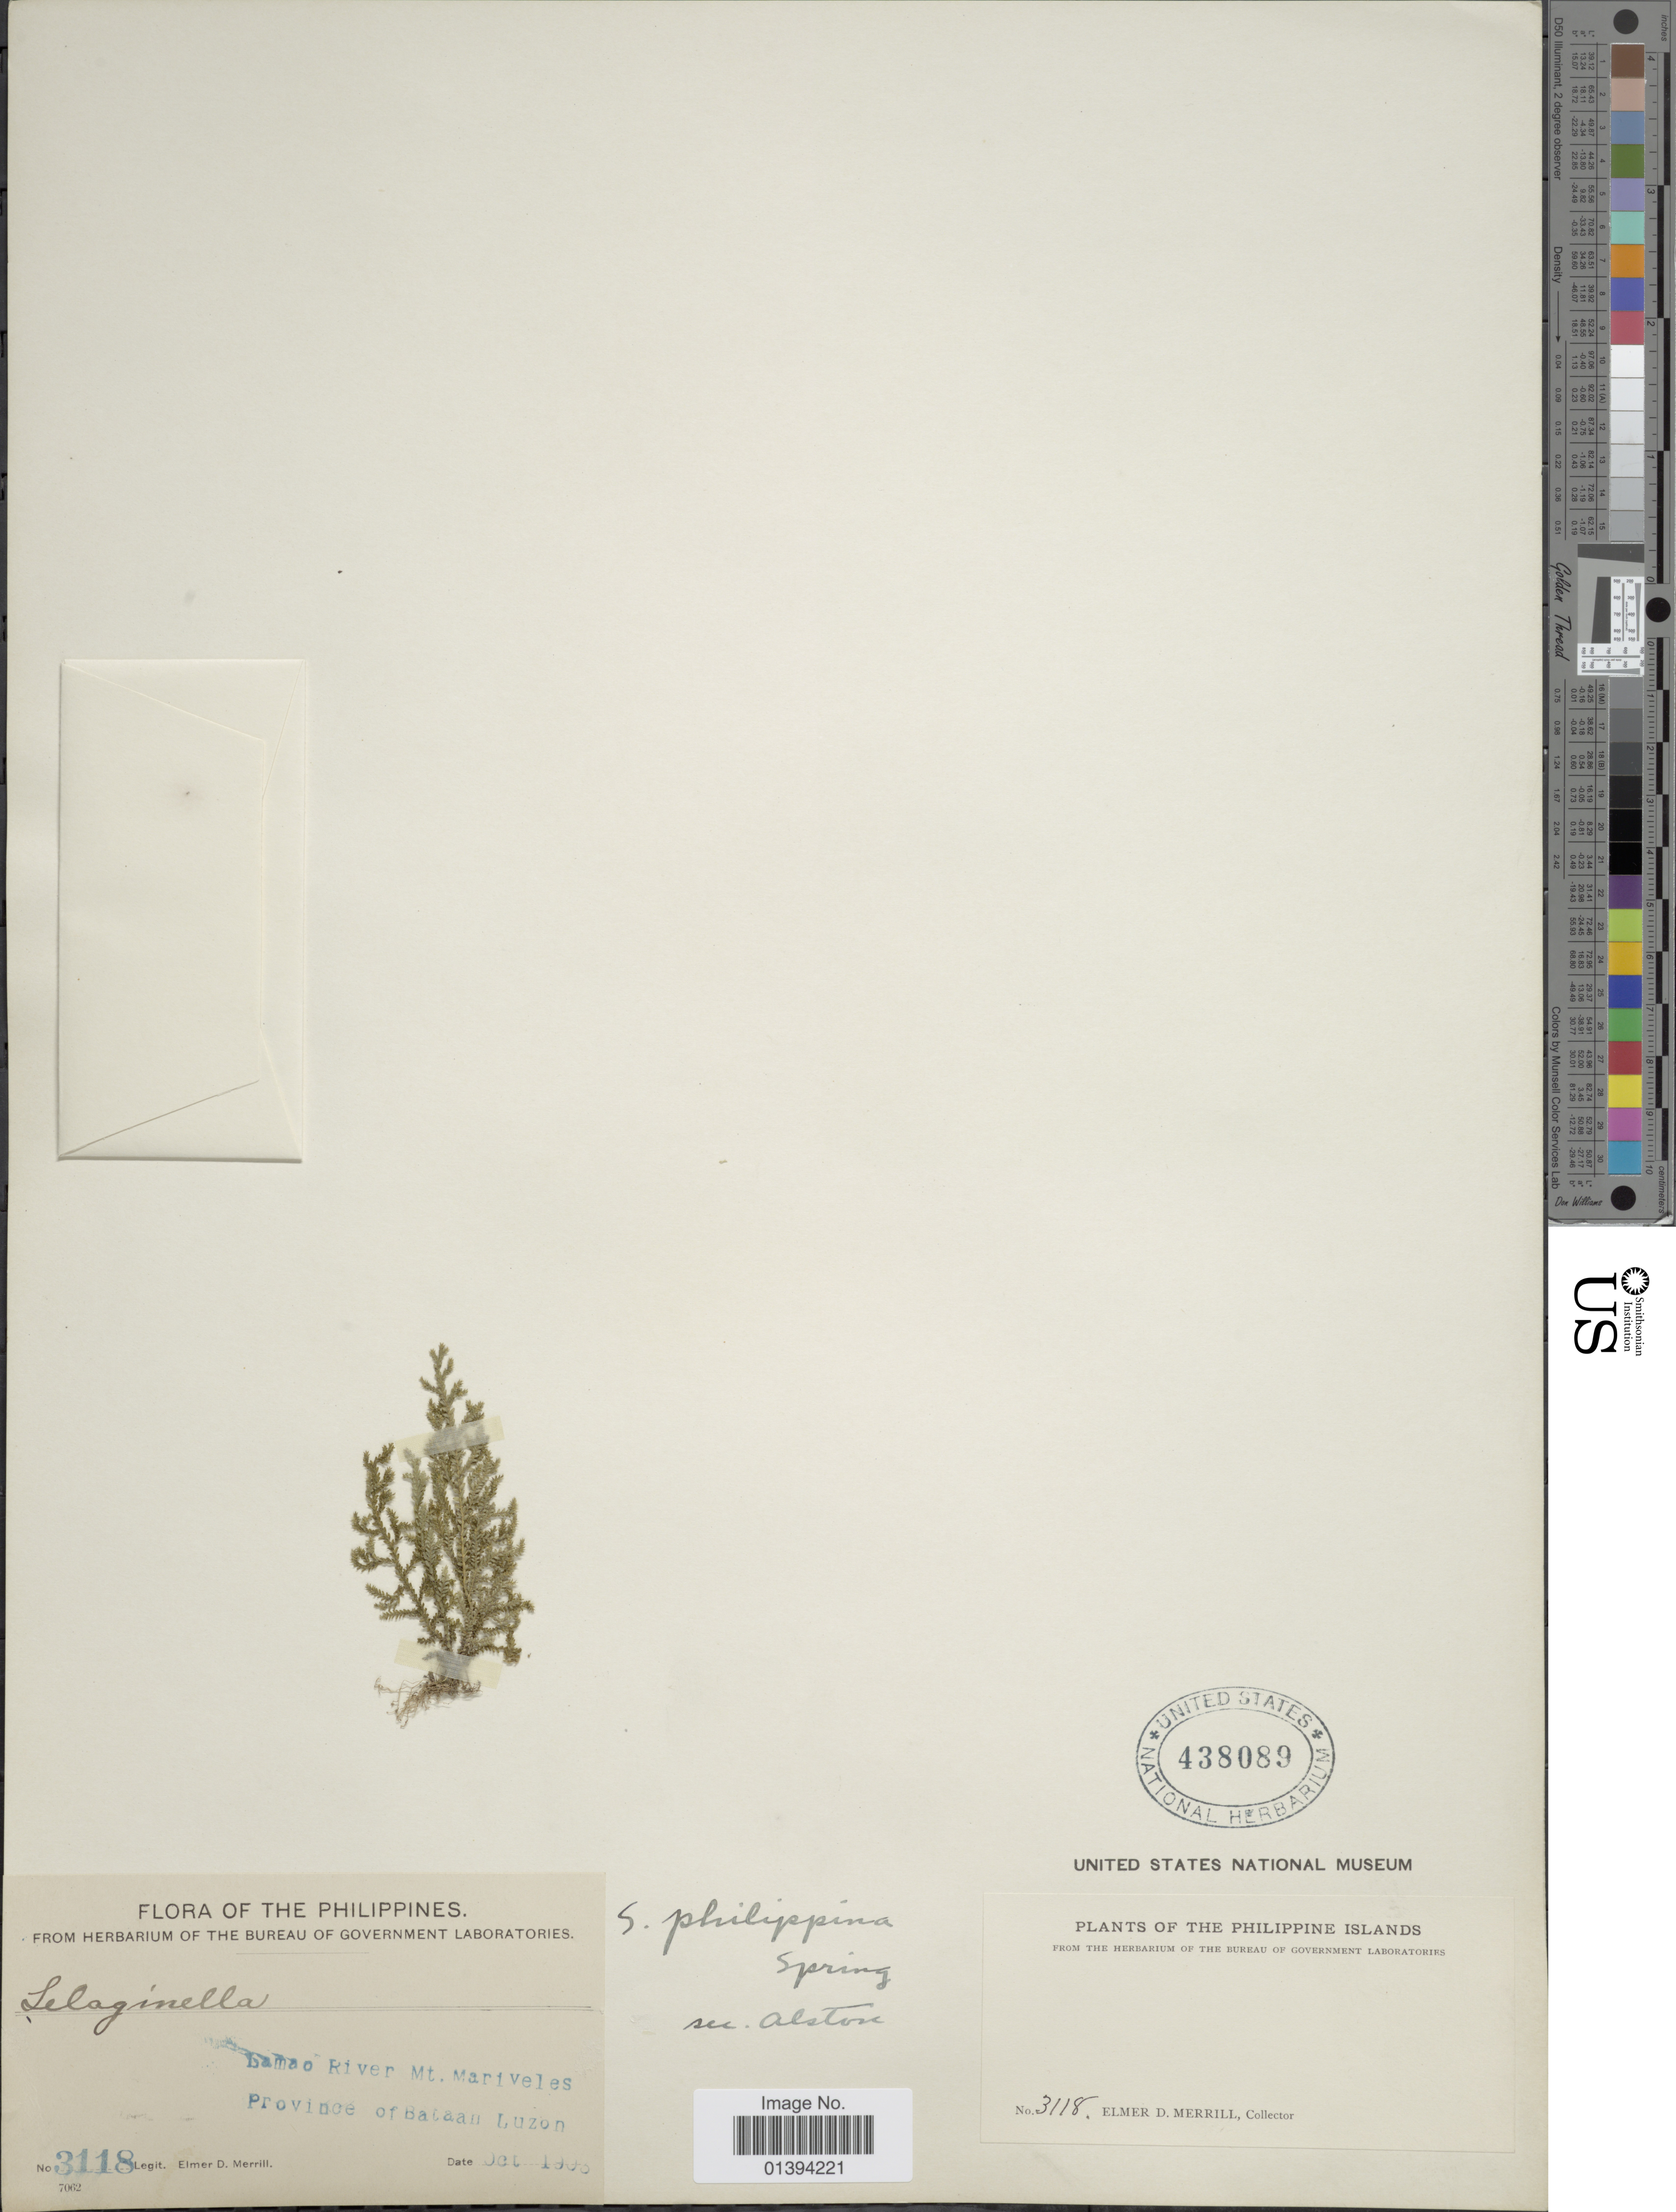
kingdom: Plantae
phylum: Tracheophyta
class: Lycopodiopsida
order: Selaginellales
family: Selaginellaceae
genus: Selaginella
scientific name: Selaginella philippina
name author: Spring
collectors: E. D. Merrill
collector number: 3118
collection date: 1903-10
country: Philippines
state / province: Central Luzon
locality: Lamao River Mt. Mariveles Province of Bataan Luzon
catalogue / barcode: US 438089